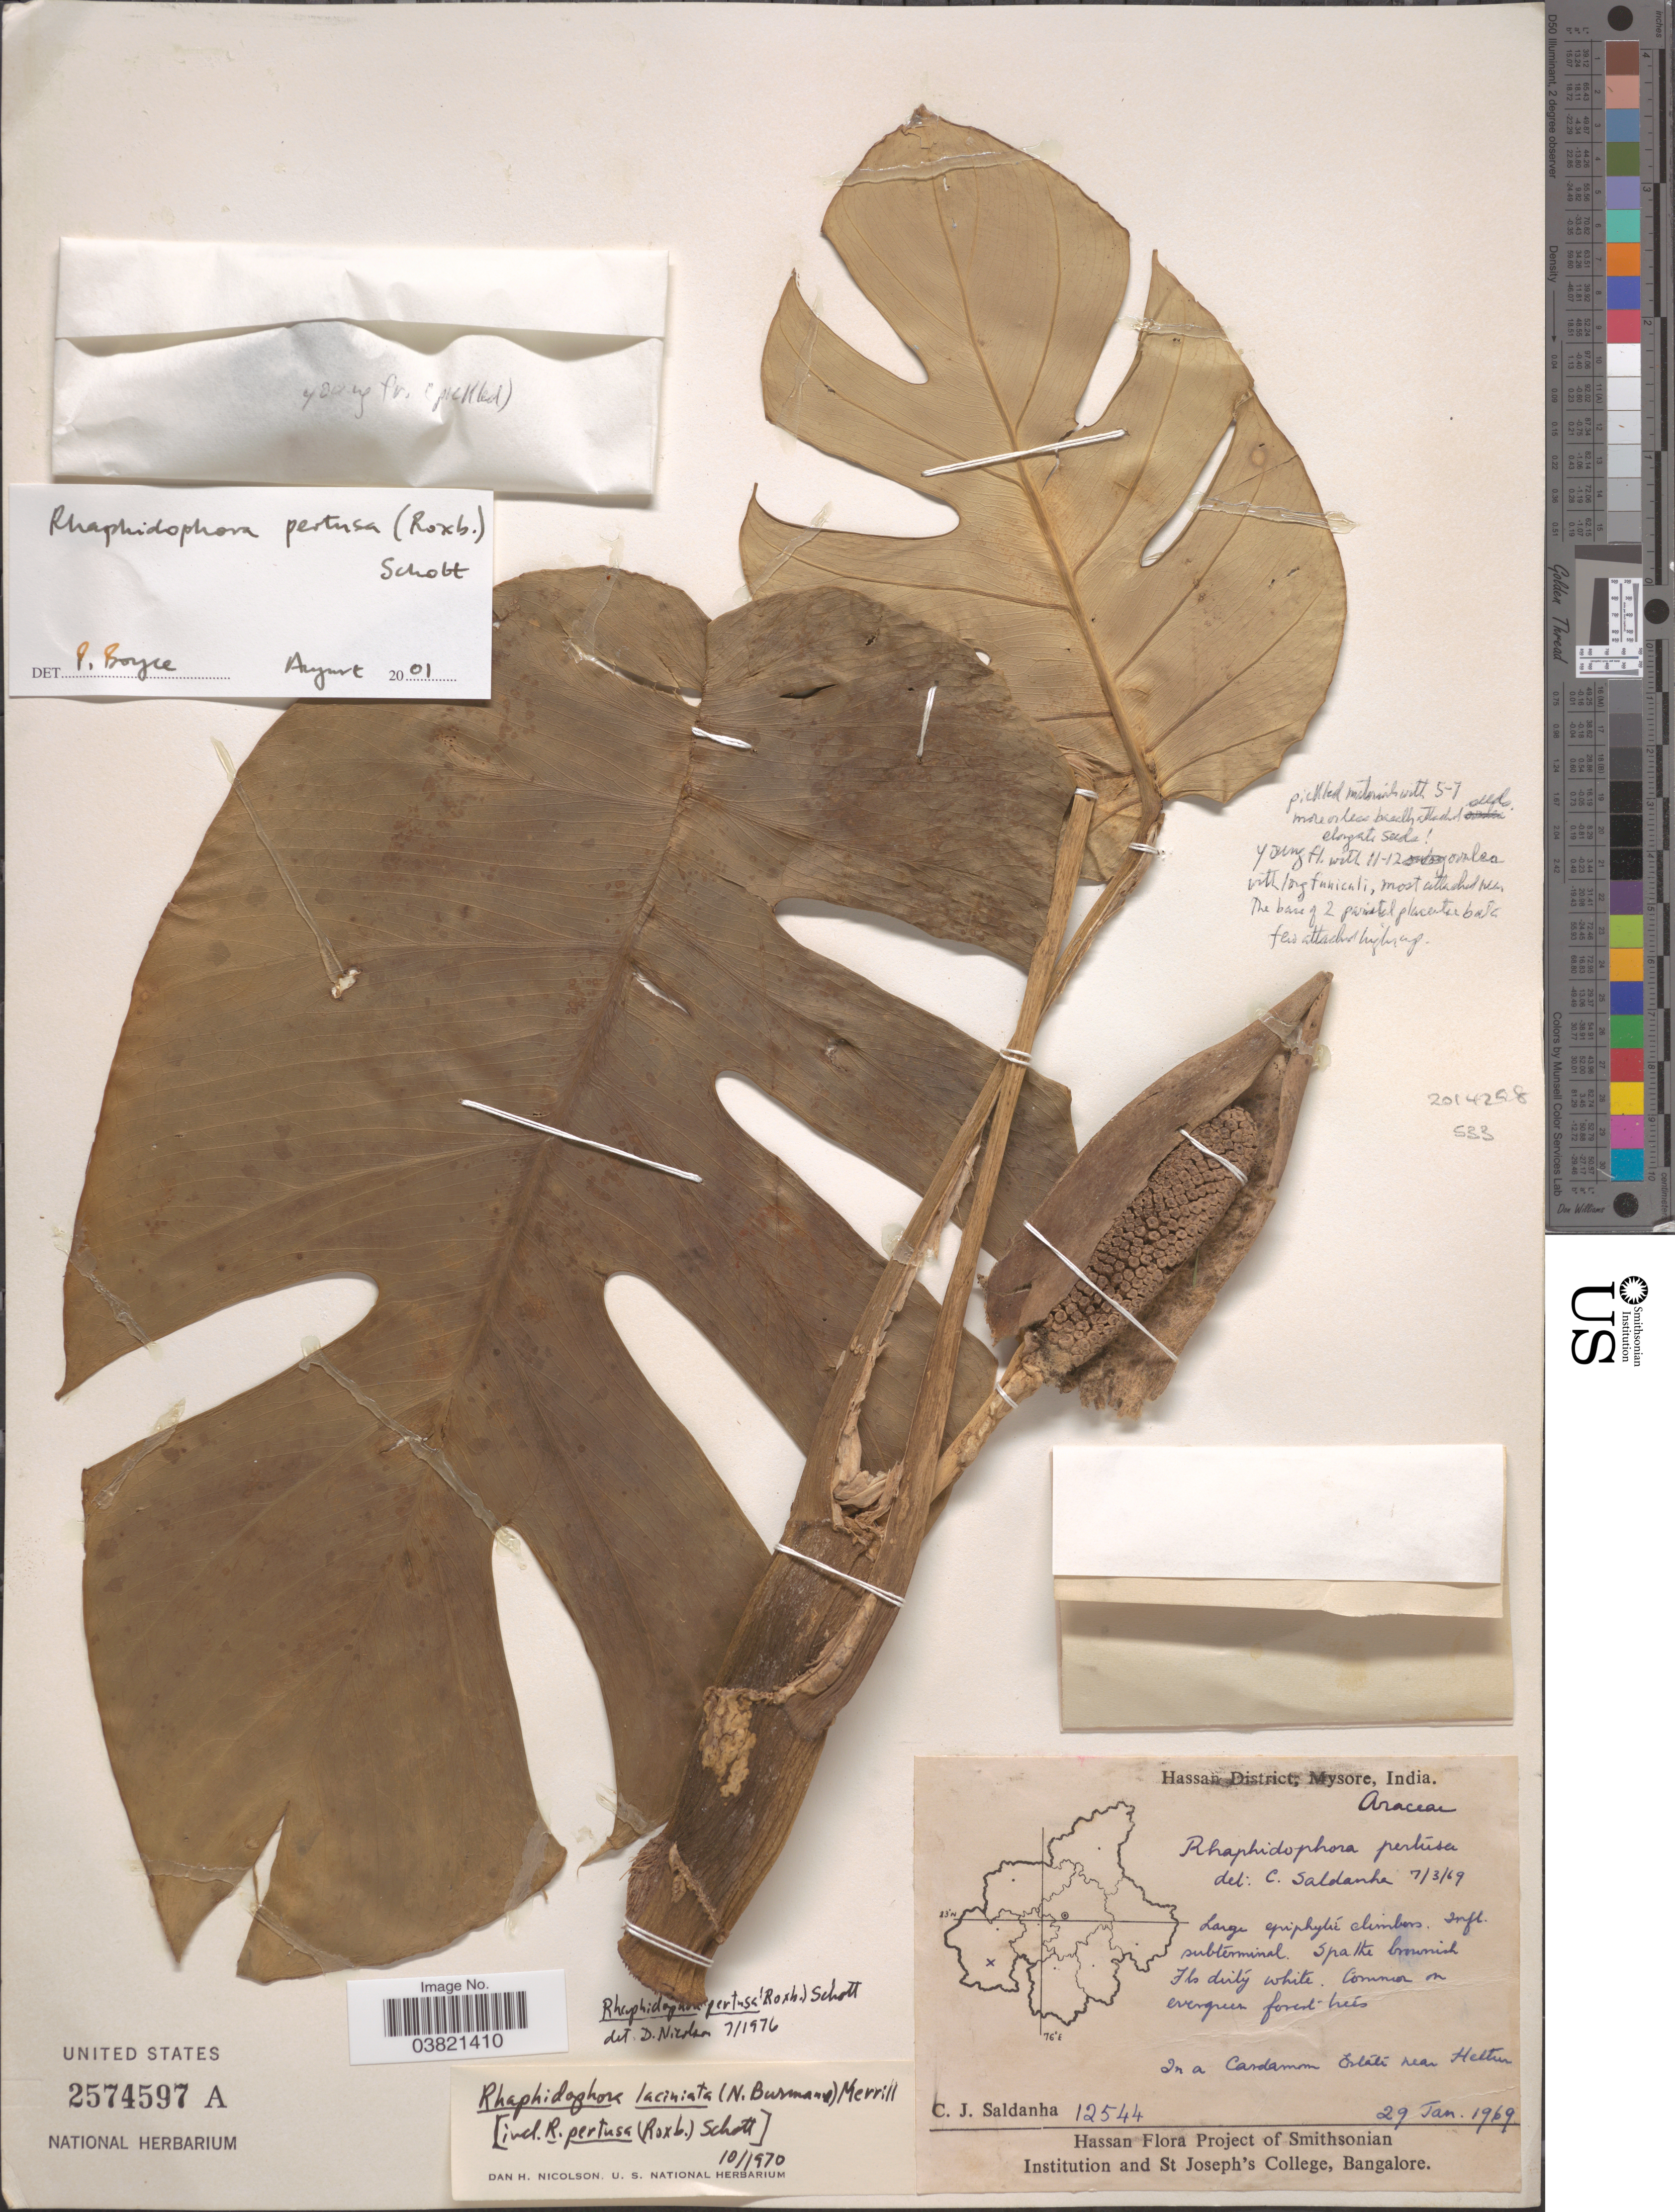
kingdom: Plantae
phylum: Tracheophyta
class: Liliopsida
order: Alismatales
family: Araceae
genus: Rhaphidophora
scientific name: Rhaphidophora pertusa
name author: (Roxb.) Schott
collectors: C. J. Saldanha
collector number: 12544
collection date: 1969-01-29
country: India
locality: Hassan District, Mysore. In a Cardamom Estate near Heltu. [interpreted]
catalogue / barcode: US 2574597A